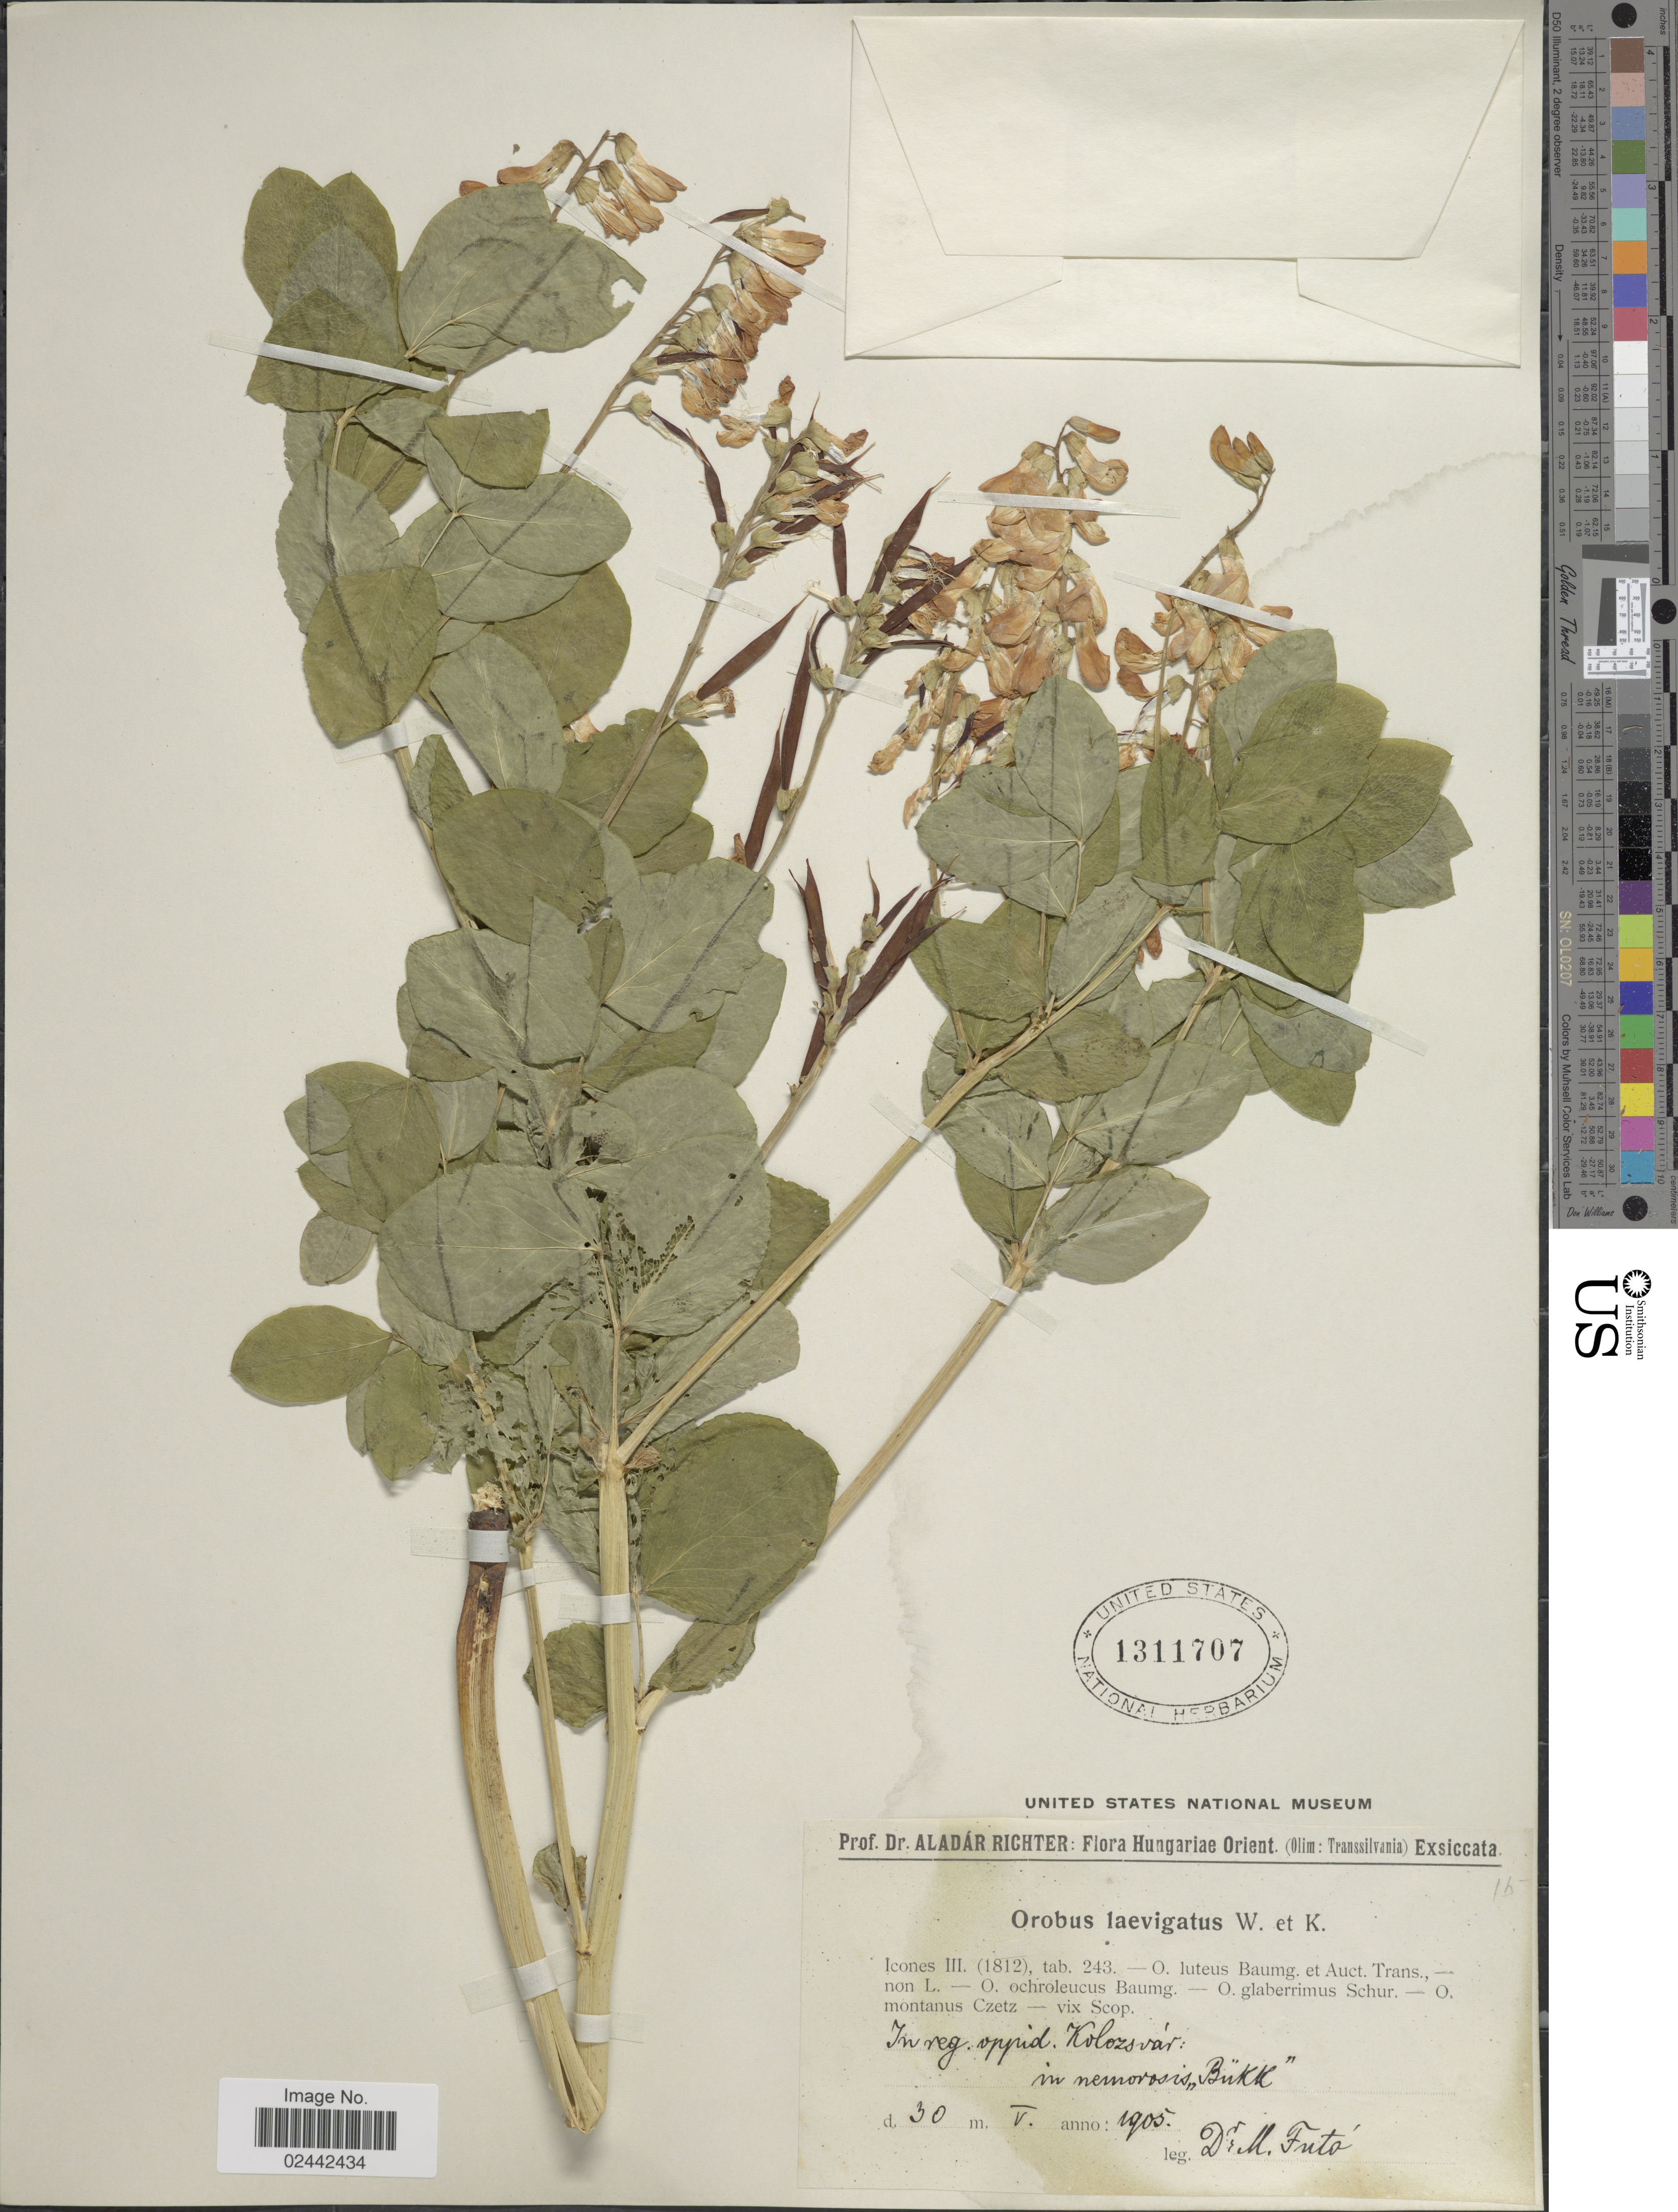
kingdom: Plantae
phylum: Tracheophyta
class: Magnoliopsida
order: Fabales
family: Fabaceae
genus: Lathyrus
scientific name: Lathyrus laevigatus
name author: (Waldst. & Kit.) Gren.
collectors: M. Futo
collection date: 1905-05-30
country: Hungary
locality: Hungariae Orient In reg. oppid Kolozsvar in nemorossis Bukk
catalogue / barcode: US 1311707